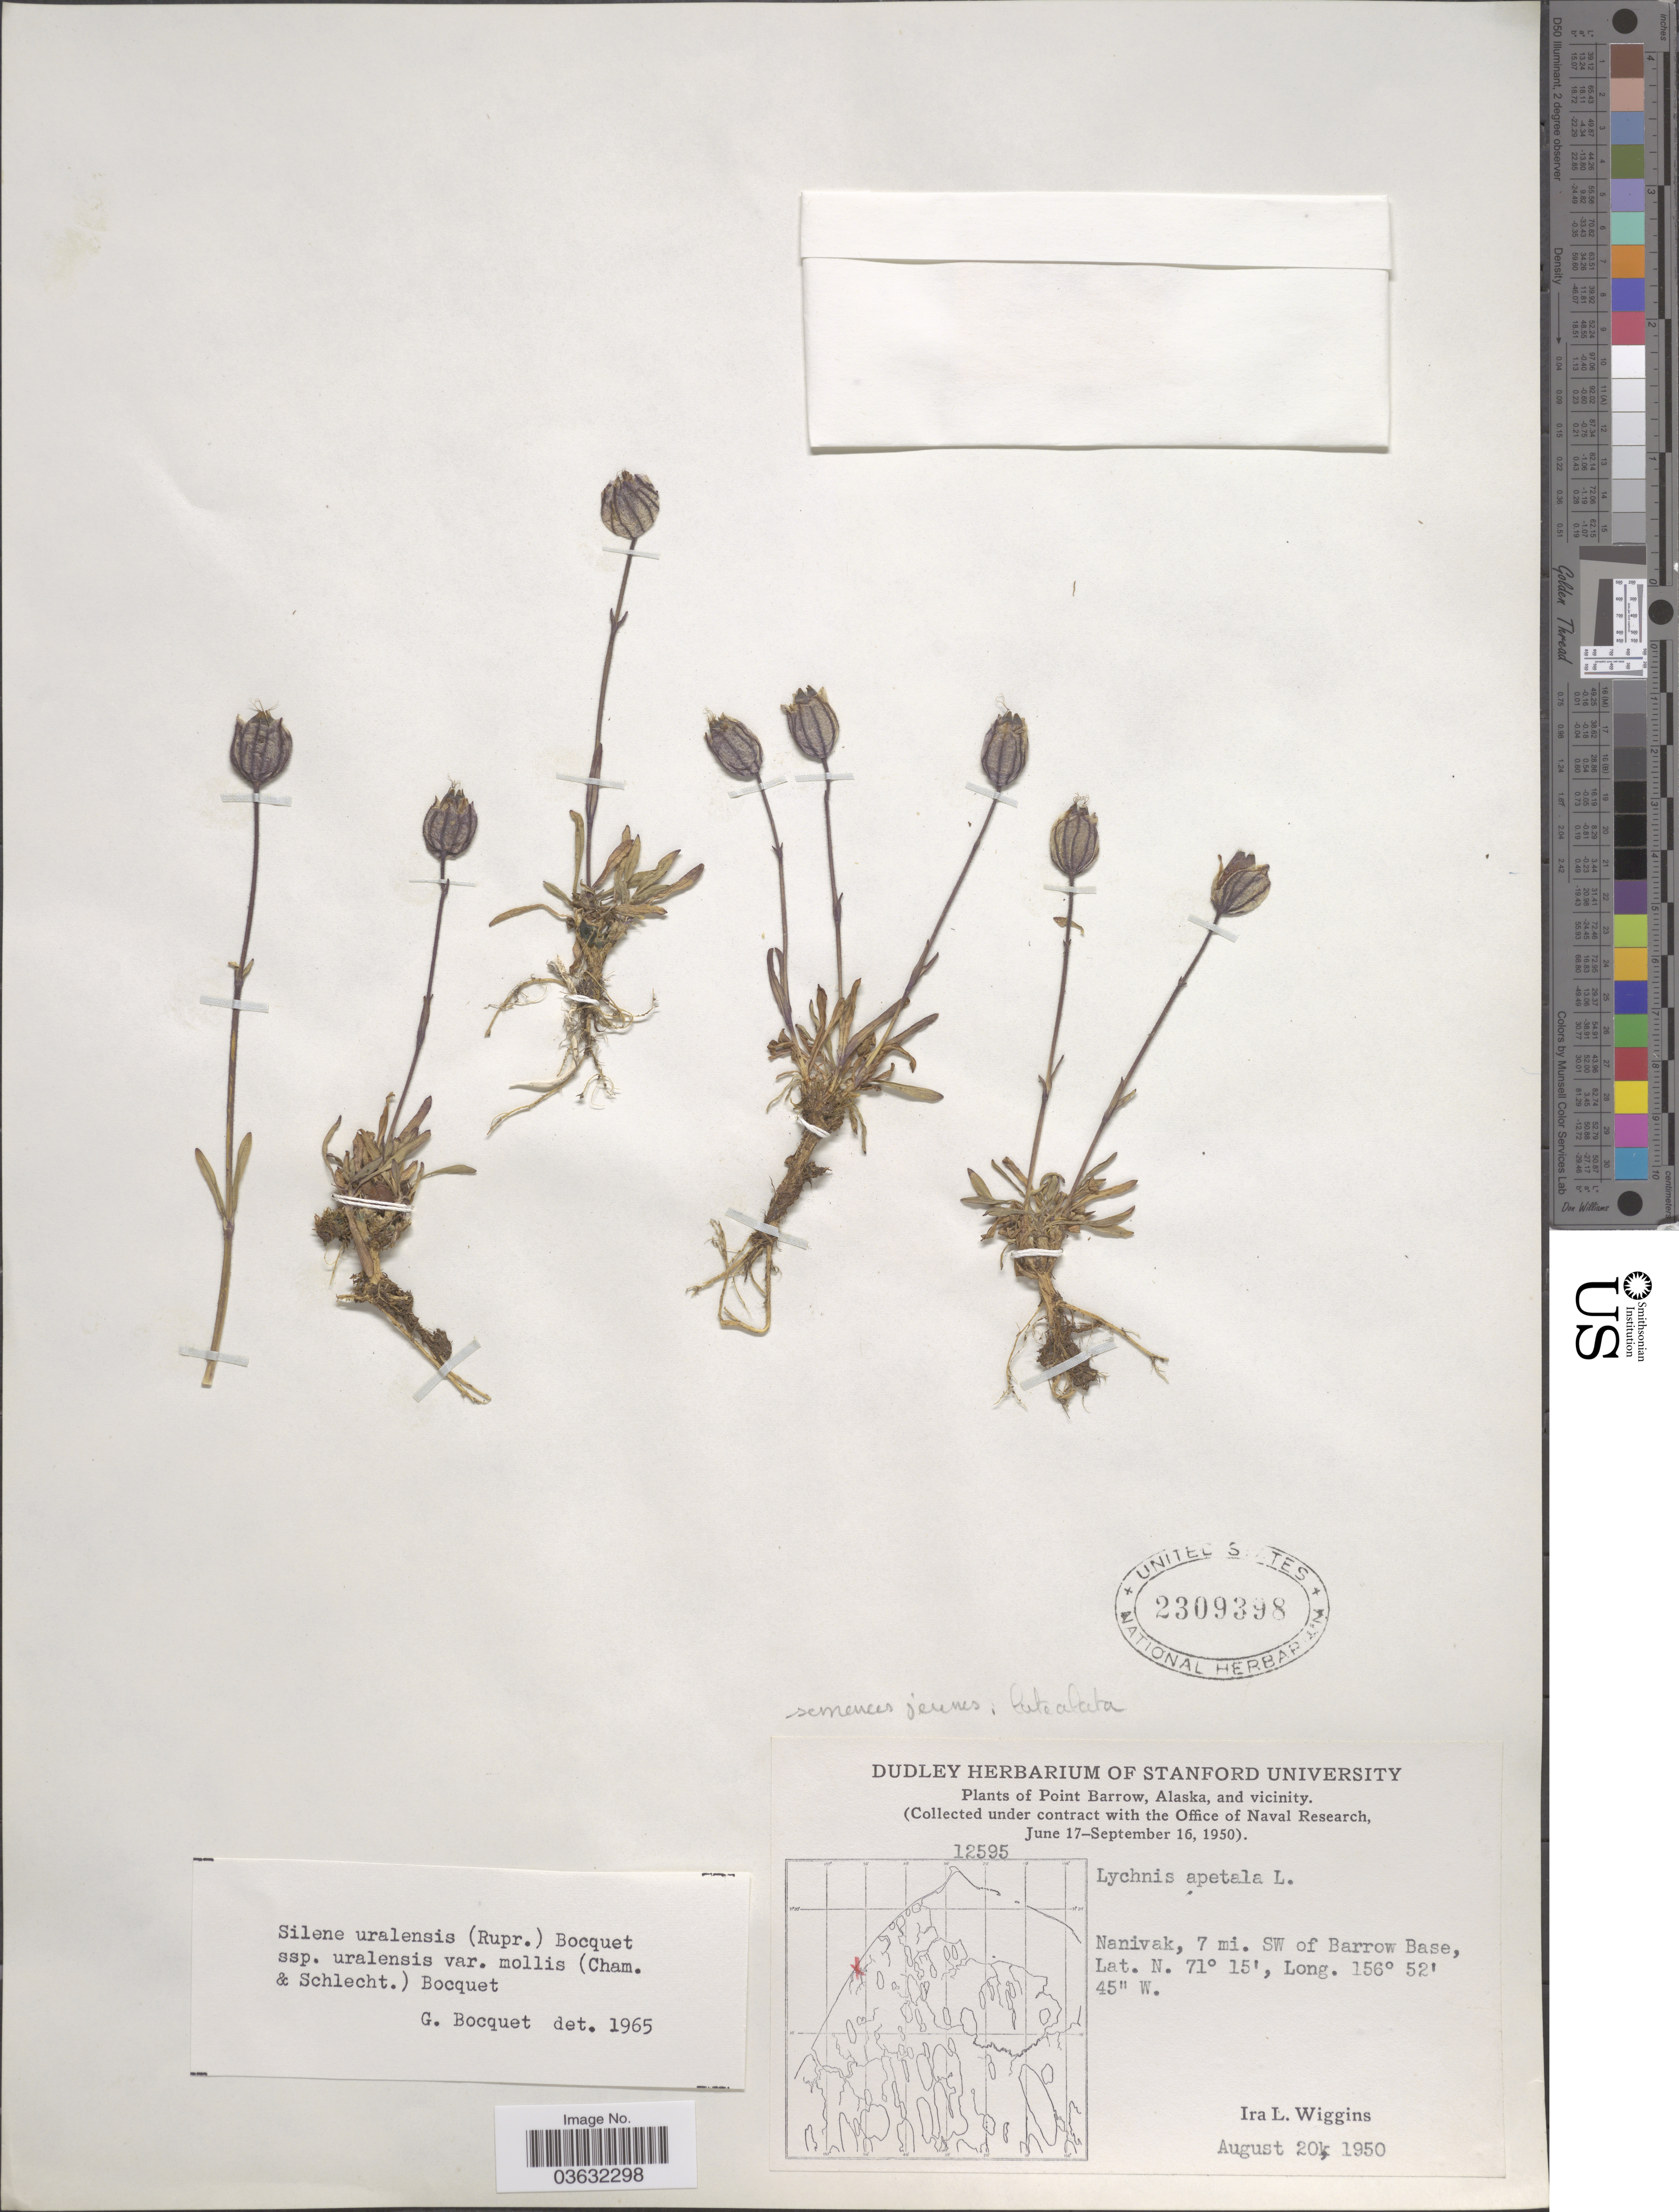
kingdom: Plantae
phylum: Tracheophyta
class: Magnoliopsida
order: Caryophyllales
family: Caryophyllaceae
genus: Silene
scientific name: Silene uralensis var. mollis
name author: (Cham. & Schltdl.) Bocquet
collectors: I. L. Wiggins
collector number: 12595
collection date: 1950-08-20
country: United States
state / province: Alaska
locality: Point Barrow, and vicinity. Nanivak, 7 mi. SW of Barrow Base.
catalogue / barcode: US 2309398